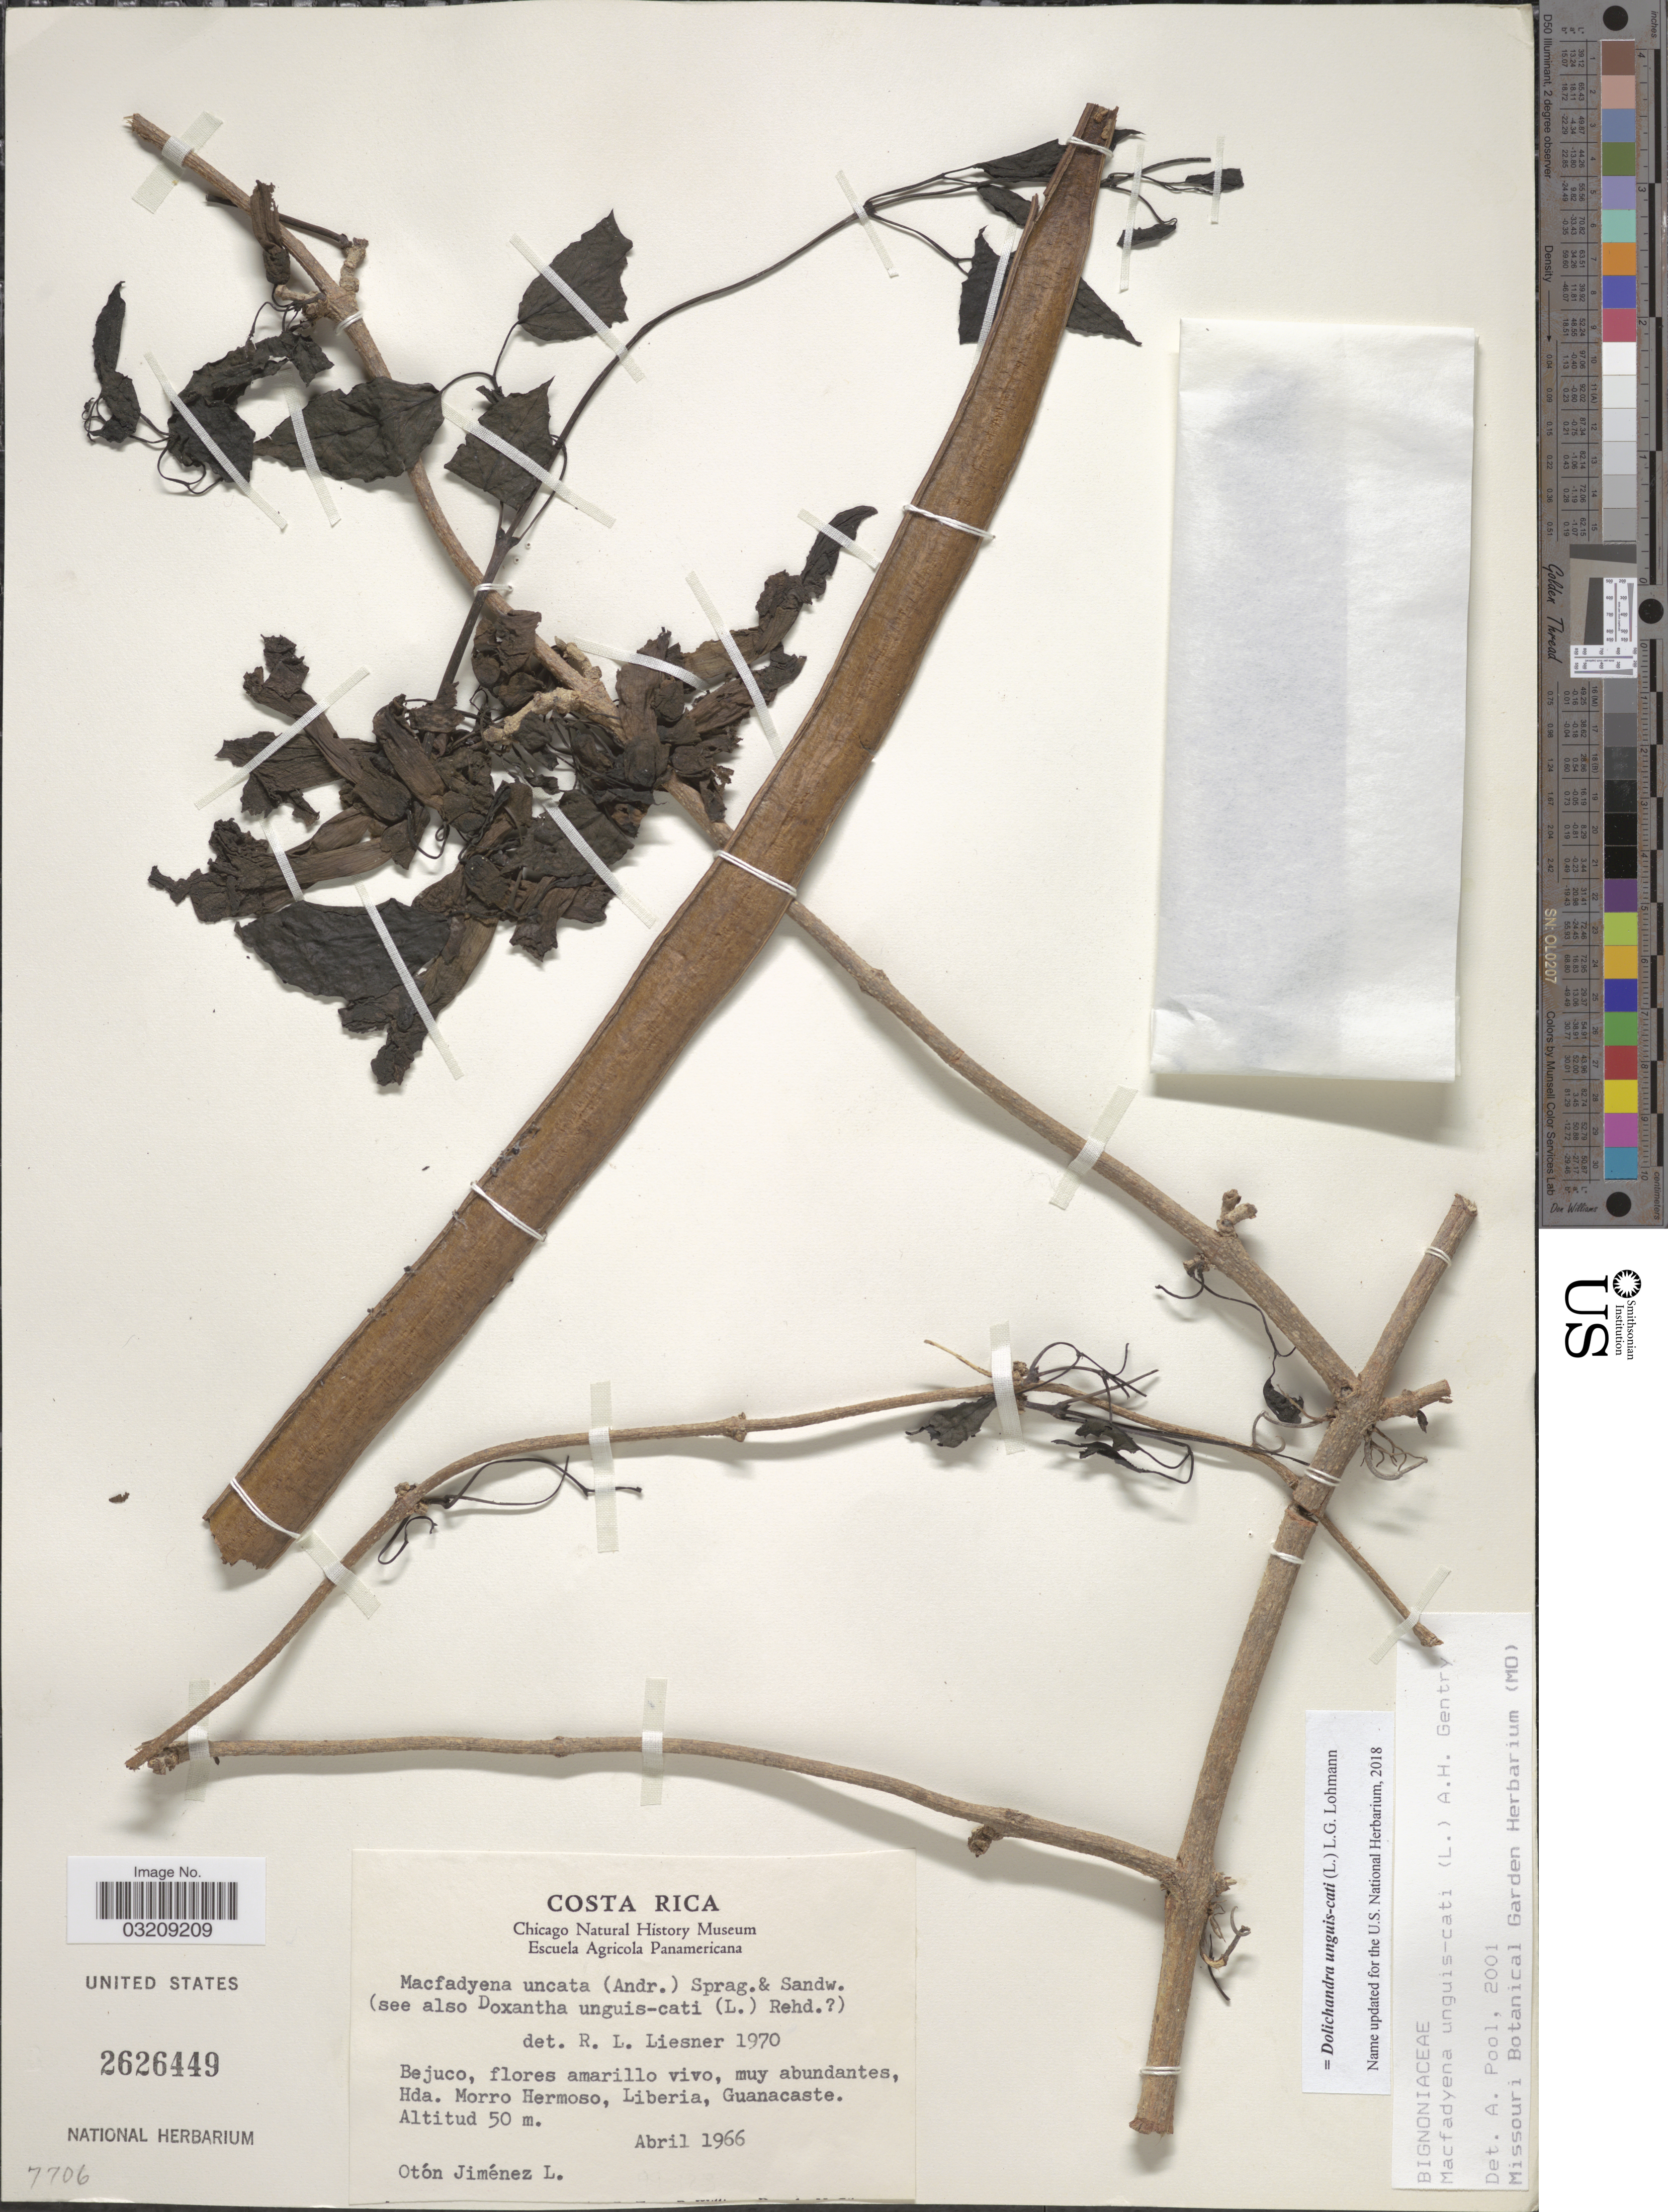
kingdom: Plantae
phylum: Tracheophyta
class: Magnoliopsida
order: Lamiales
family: Bignoniaceae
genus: Dolichandra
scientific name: Dolichandra unguis-cati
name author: (L.) L.G. Lohmann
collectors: O. Jiménez L.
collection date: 1966-04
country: Costa Rica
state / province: Guanacaste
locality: Hda. Morro Hermoso, Liberia.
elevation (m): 50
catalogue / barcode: US 2626449